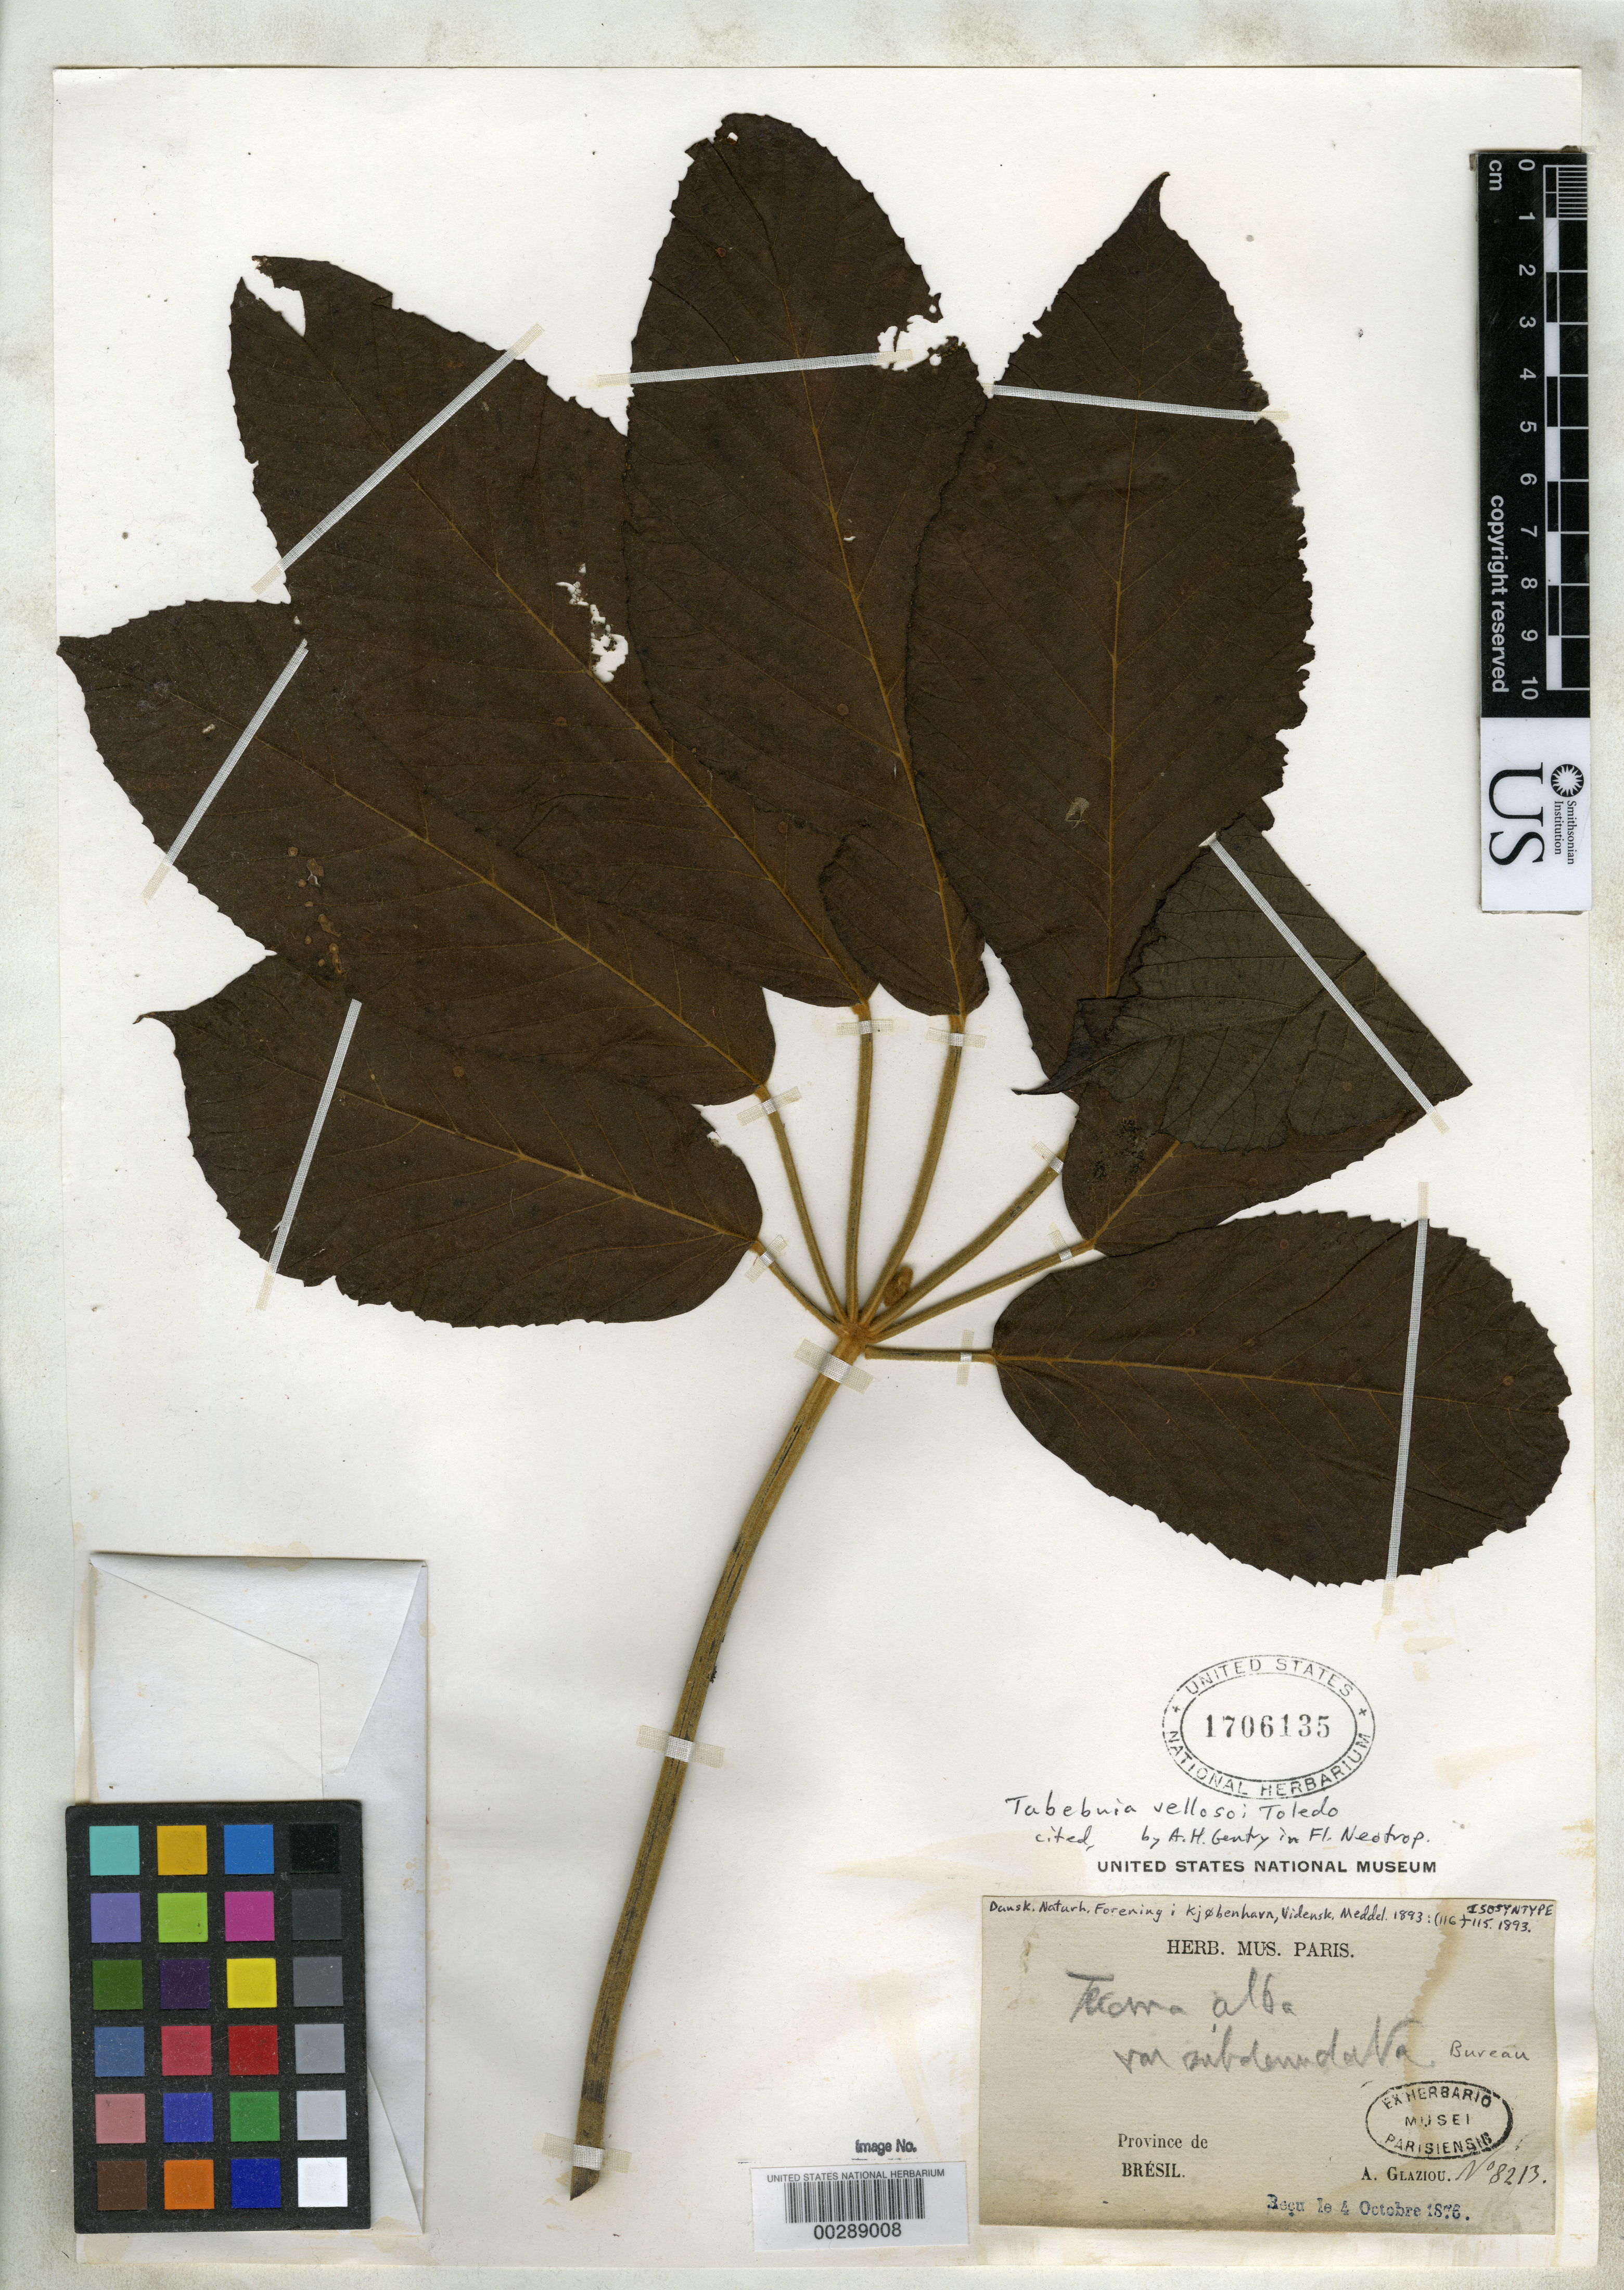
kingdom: Plantae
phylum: Tracheophyta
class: Magnoliopsida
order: Lamiales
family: Bignoniaceae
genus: Tecoma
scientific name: Tecoma alba var. subdenudata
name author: Bureau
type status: Isosyntype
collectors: A. F. M. Glaziou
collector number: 8213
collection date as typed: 04 Oct 1876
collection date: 1876-10-04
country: Brazil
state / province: Minas Gerais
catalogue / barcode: US 1706135